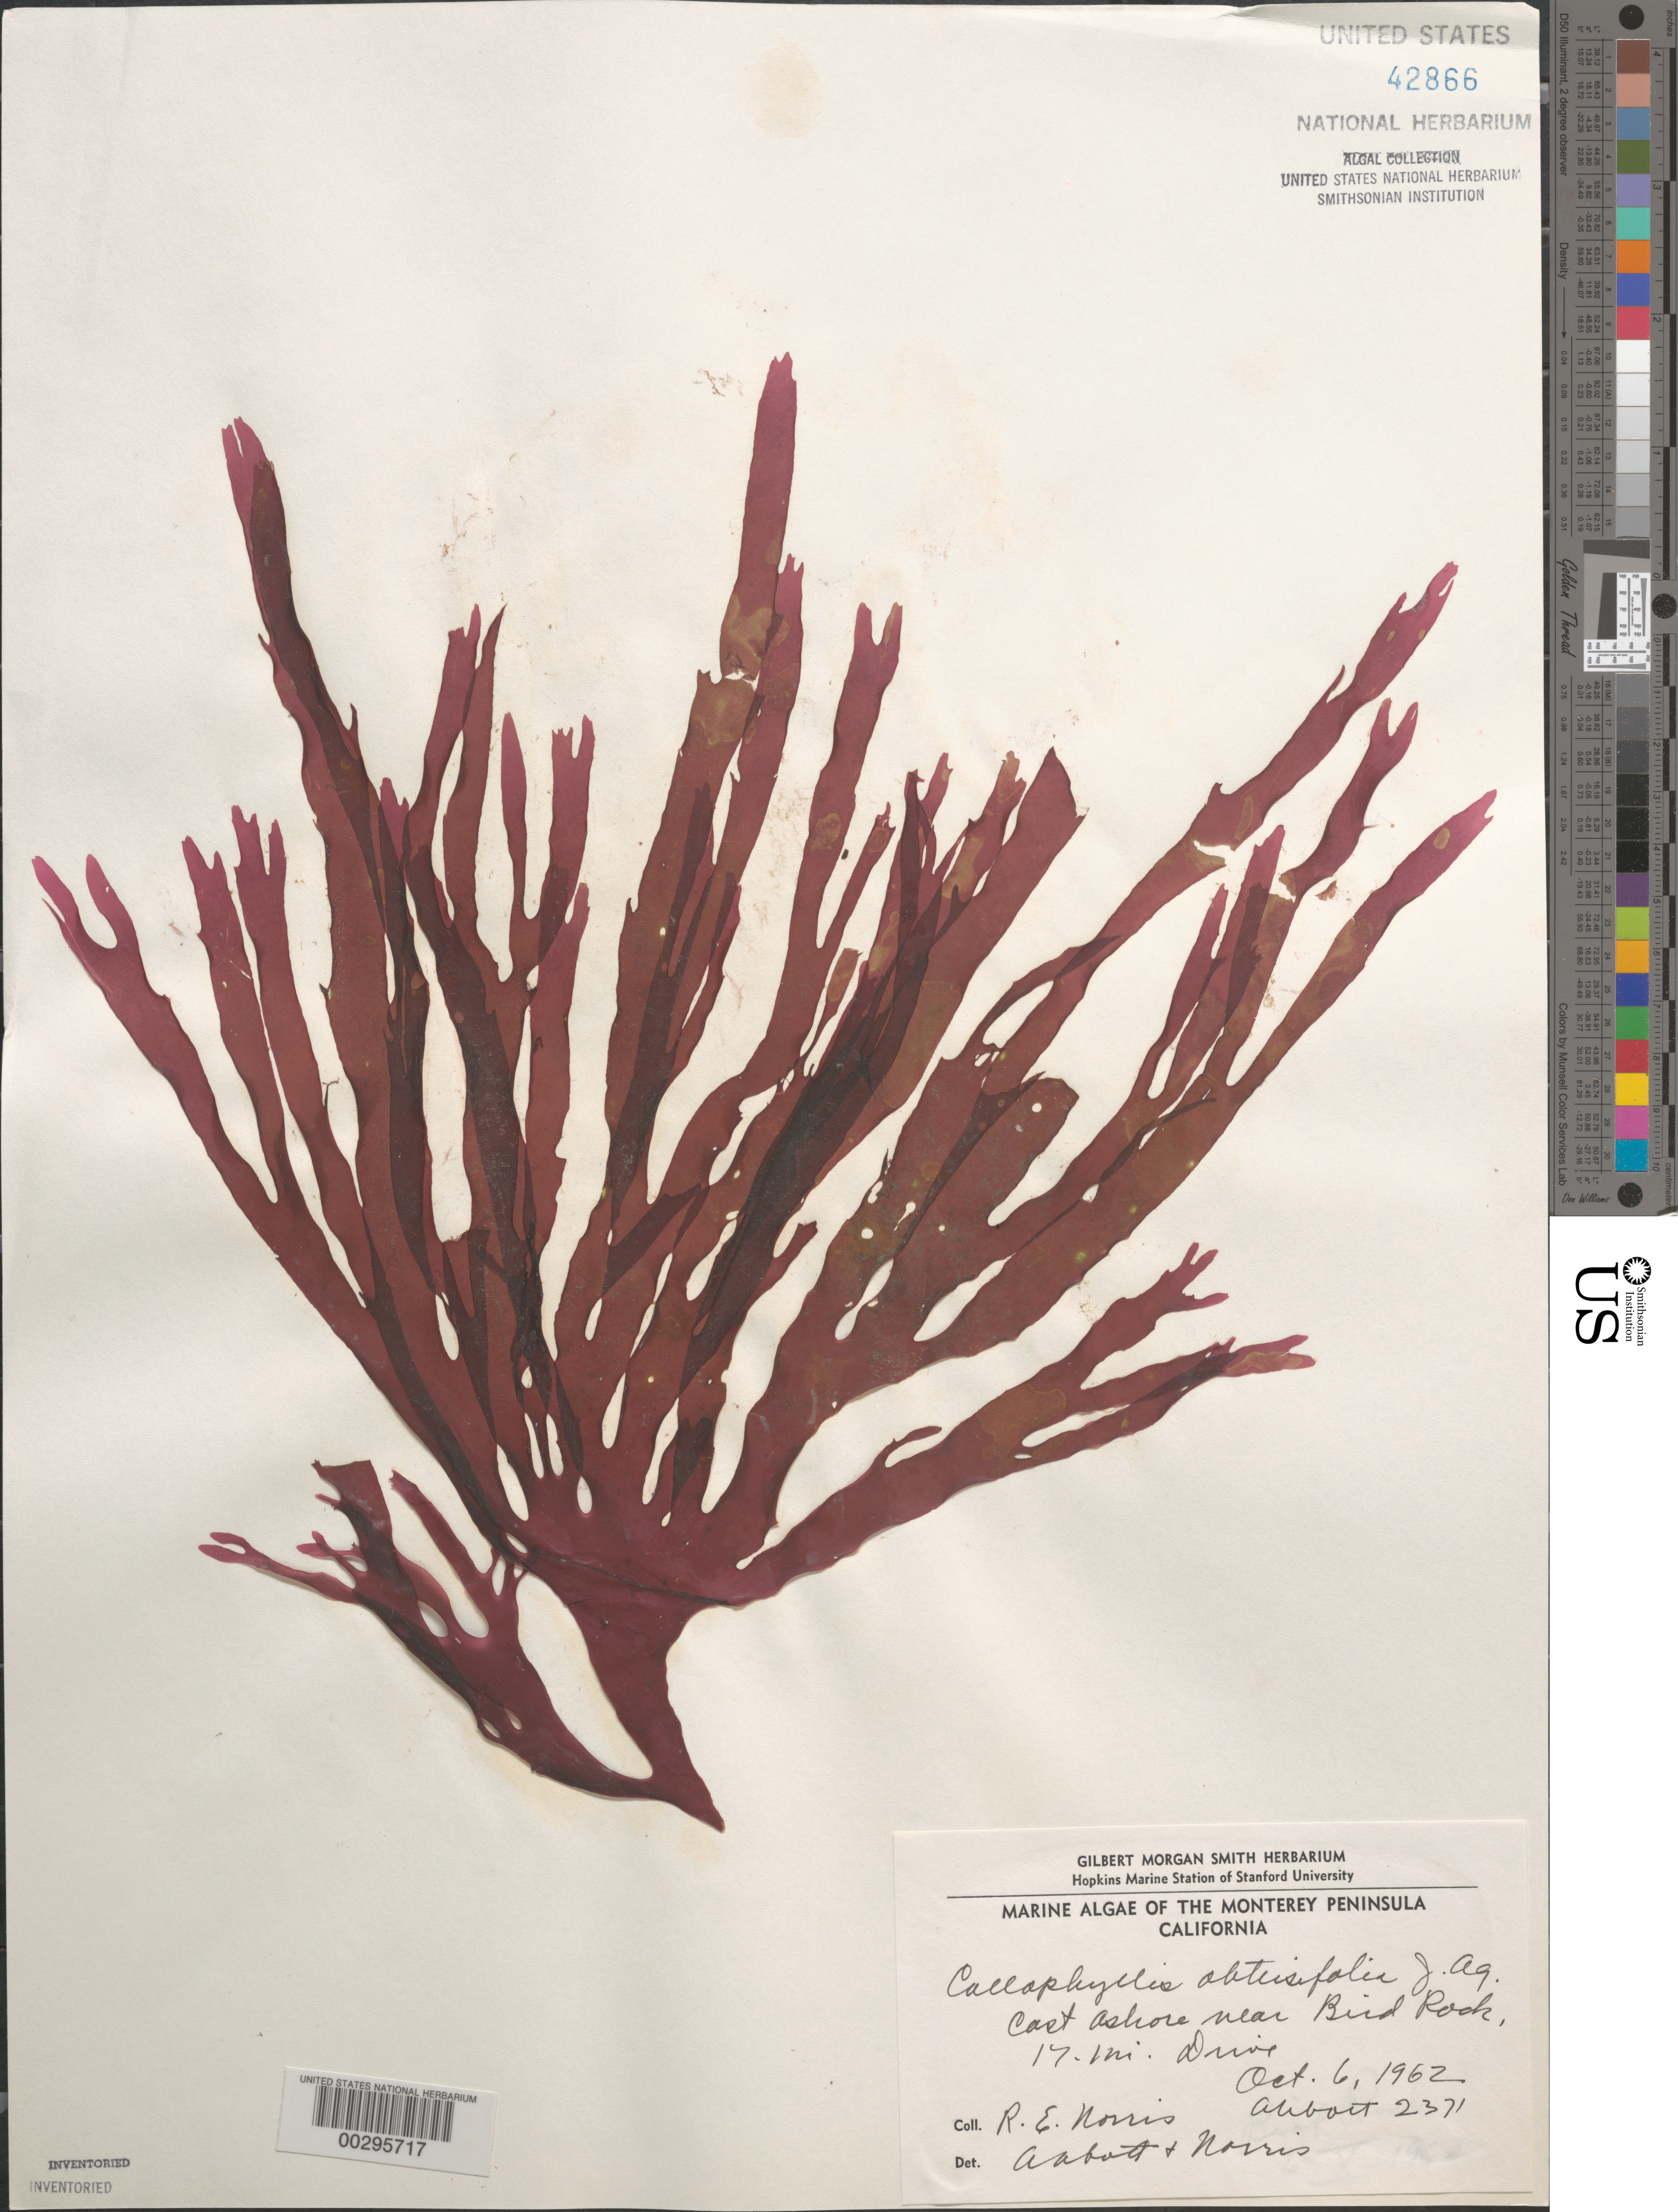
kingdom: Plantae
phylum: Rhodophyta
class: Florideophyceae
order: Gigartinales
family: Kallymeniaceae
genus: Callophyllis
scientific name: Callophyllis obtusifolia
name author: J. Agardh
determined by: Abbott, I. A.; Norris, R. E.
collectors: R. E. Norris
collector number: IAA 2371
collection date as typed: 06 Oct 1962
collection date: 1962-10-06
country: United States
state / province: California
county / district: Monterey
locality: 17 Mile Drive, near Bird Rock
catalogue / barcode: US 42866